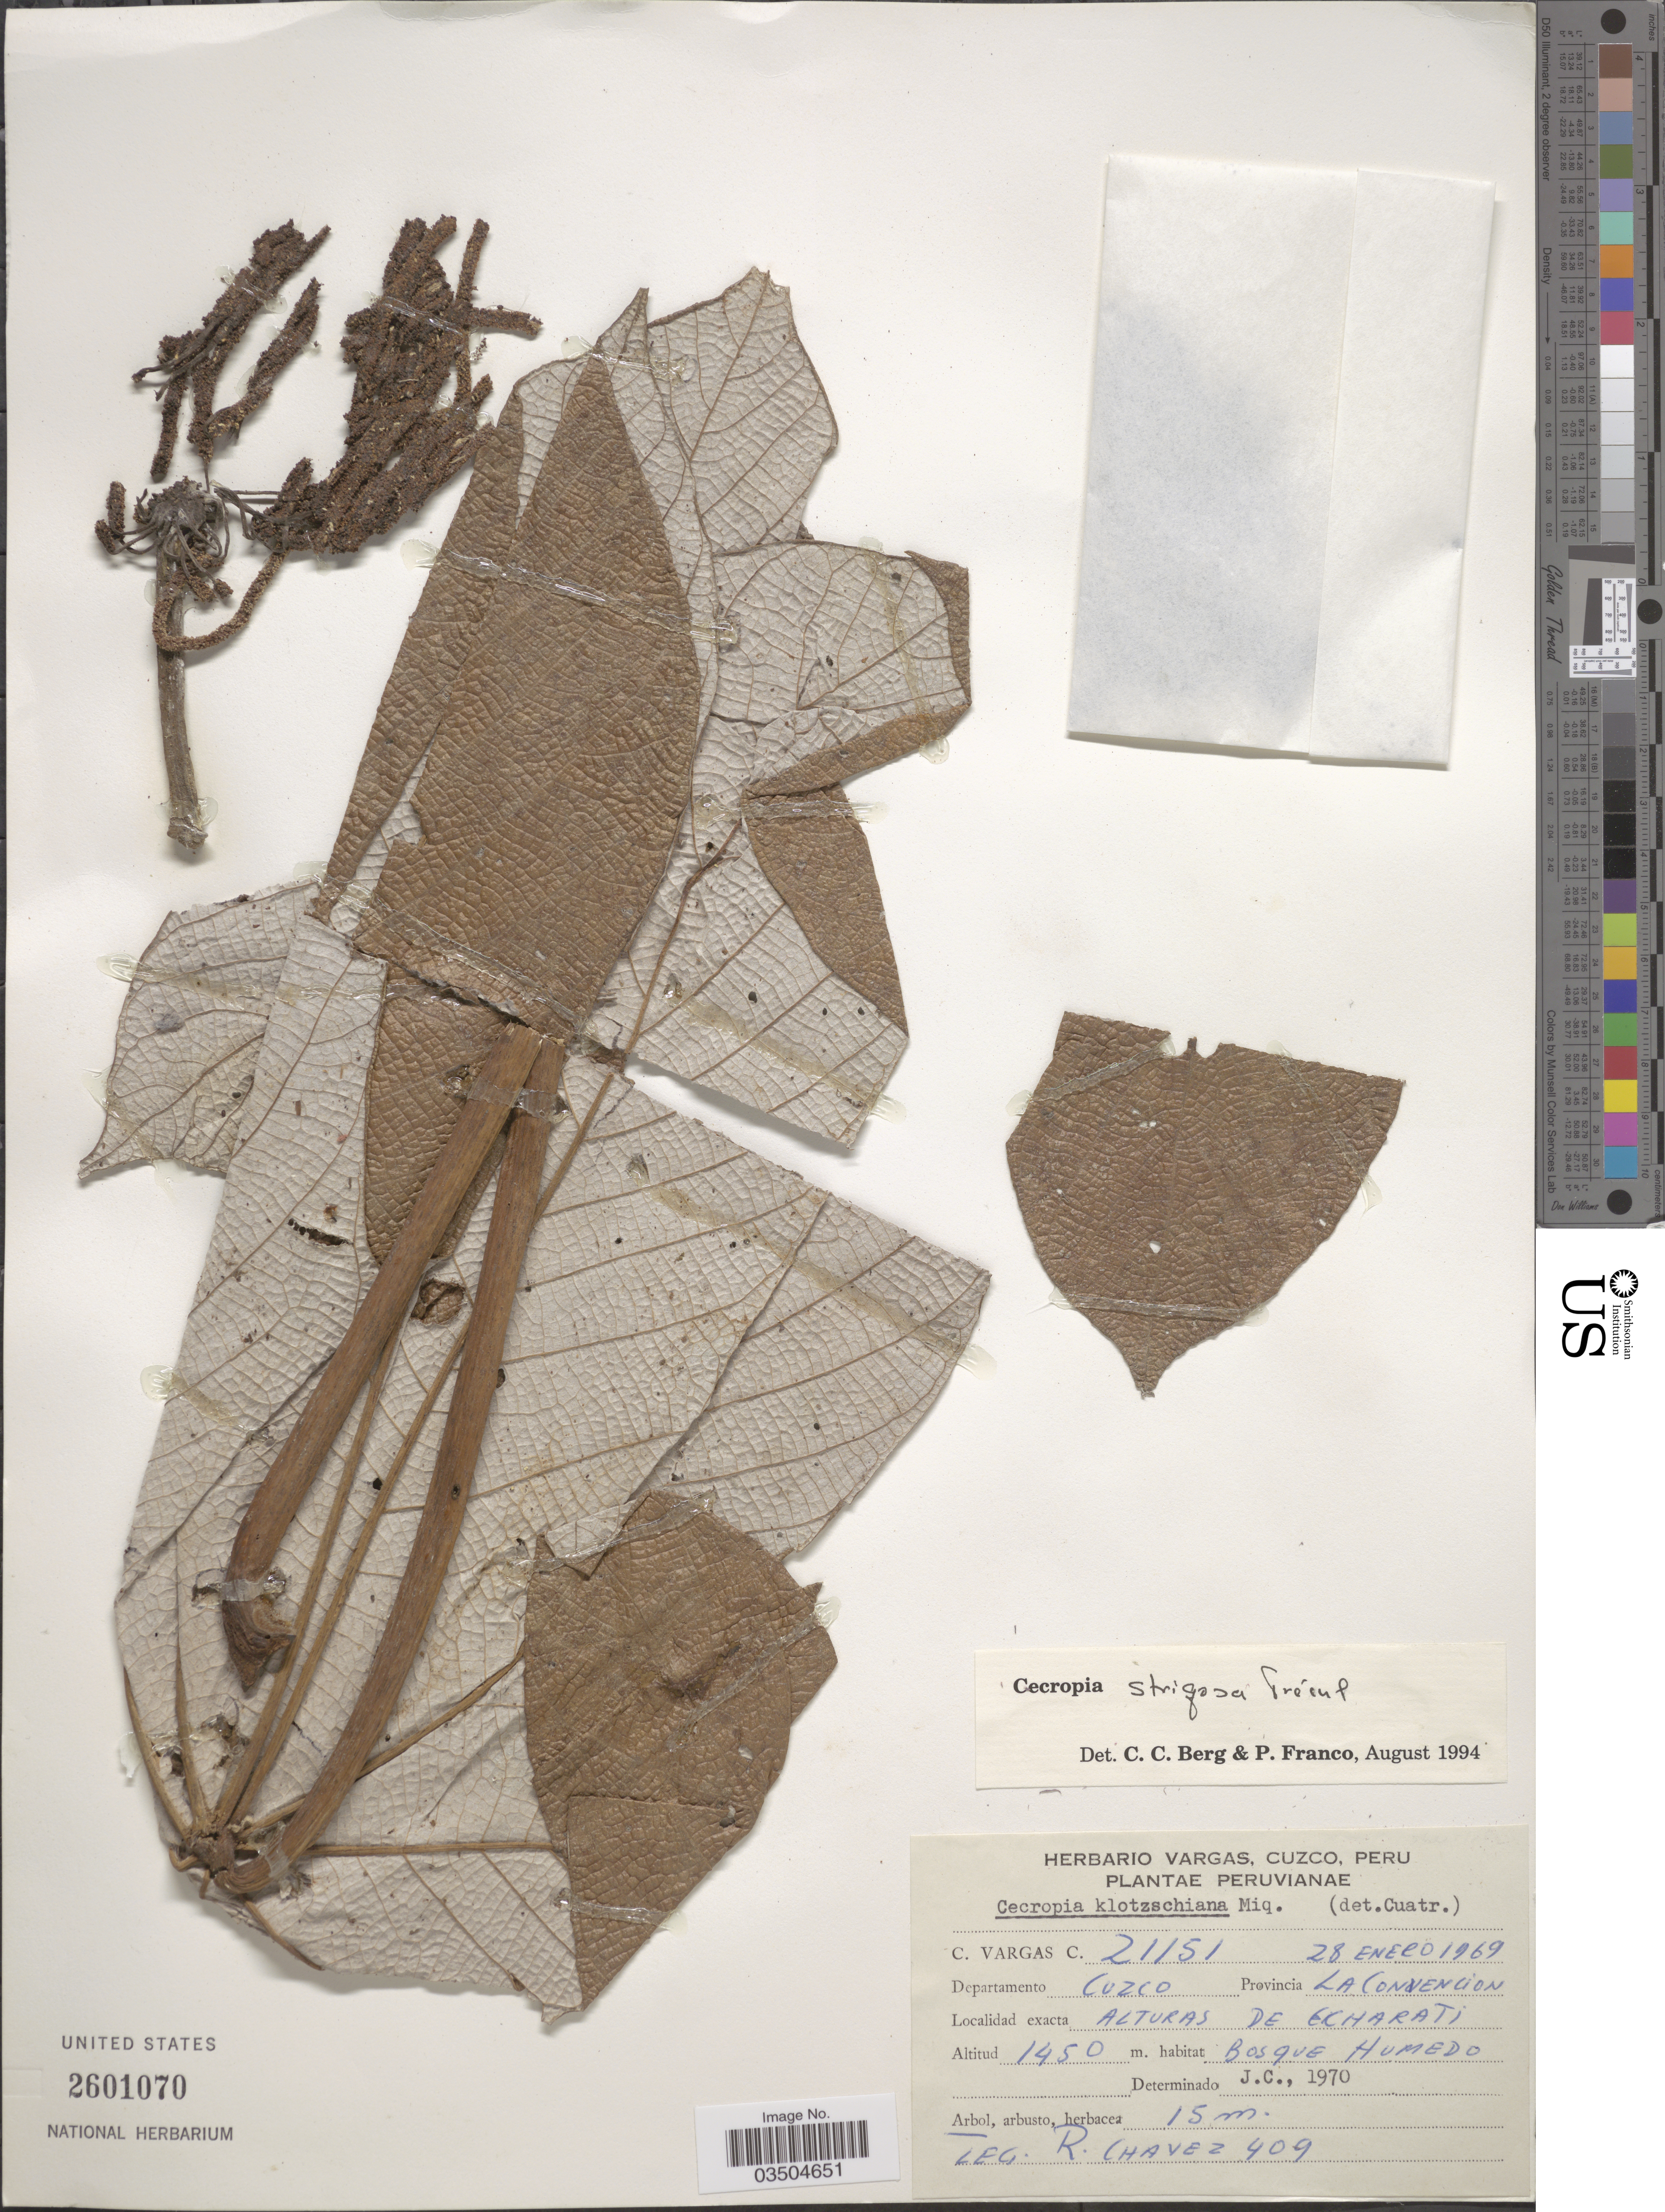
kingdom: Plantae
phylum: Tracheophyta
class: Magnoliopsida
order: Rosales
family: Urticaceae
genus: Cecropia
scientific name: Cecropia strigosa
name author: Trécul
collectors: R. Chávez & C. Vargas C.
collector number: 409/21151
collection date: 1969-01-28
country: Peru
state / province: Cusco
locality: Departamento Cuzco. Provincia La Convencion. Alturas de Echarati.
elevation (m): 1450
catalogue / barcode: US 2601070